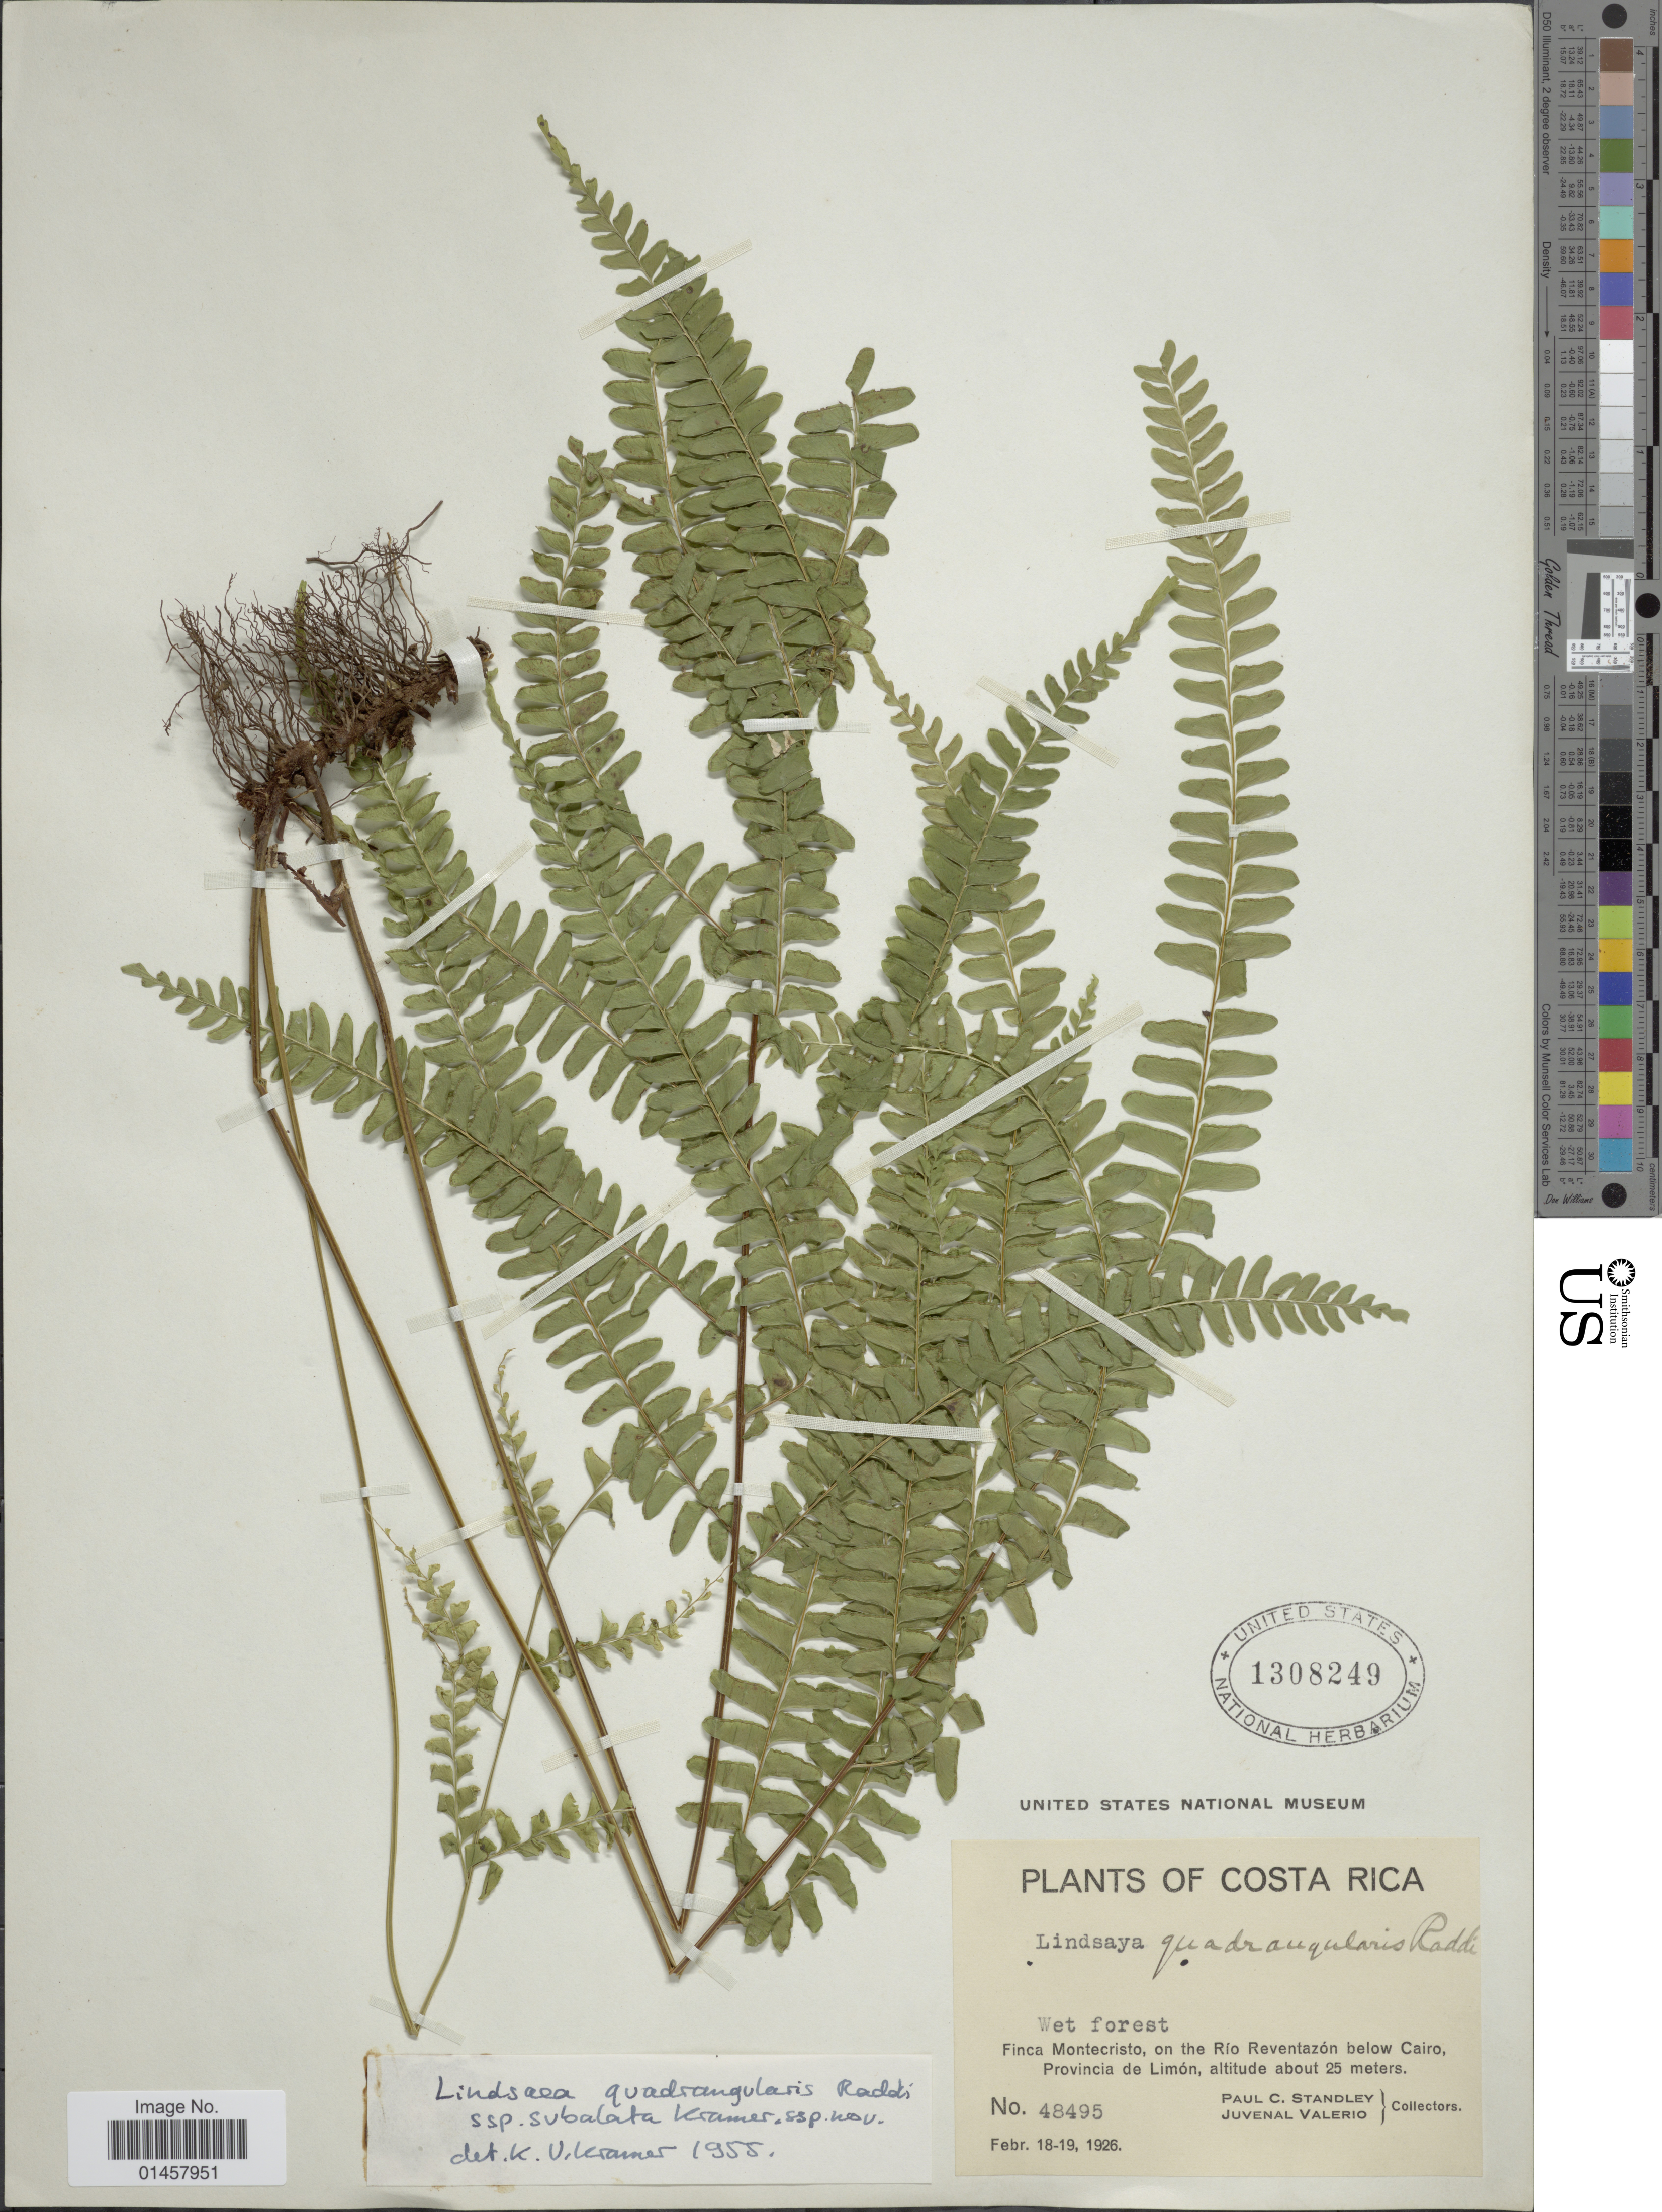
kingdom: Plantae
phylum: Tracheophyta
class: Polypodiopsida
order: Polypodiales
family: Lindsaeaceae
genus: Lindsaea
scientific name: Lindsaea quadrangularis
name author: Raddi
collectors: P. C. Standley & J. Valerio R.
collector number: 48495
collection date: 1926-02-18/1926-02-19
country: Costa Rica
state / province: Limón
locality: Finca Montecristo on the Rio Reventazón below Cairo, Provincia de Limón,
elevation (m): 25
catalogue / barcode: US 1308249